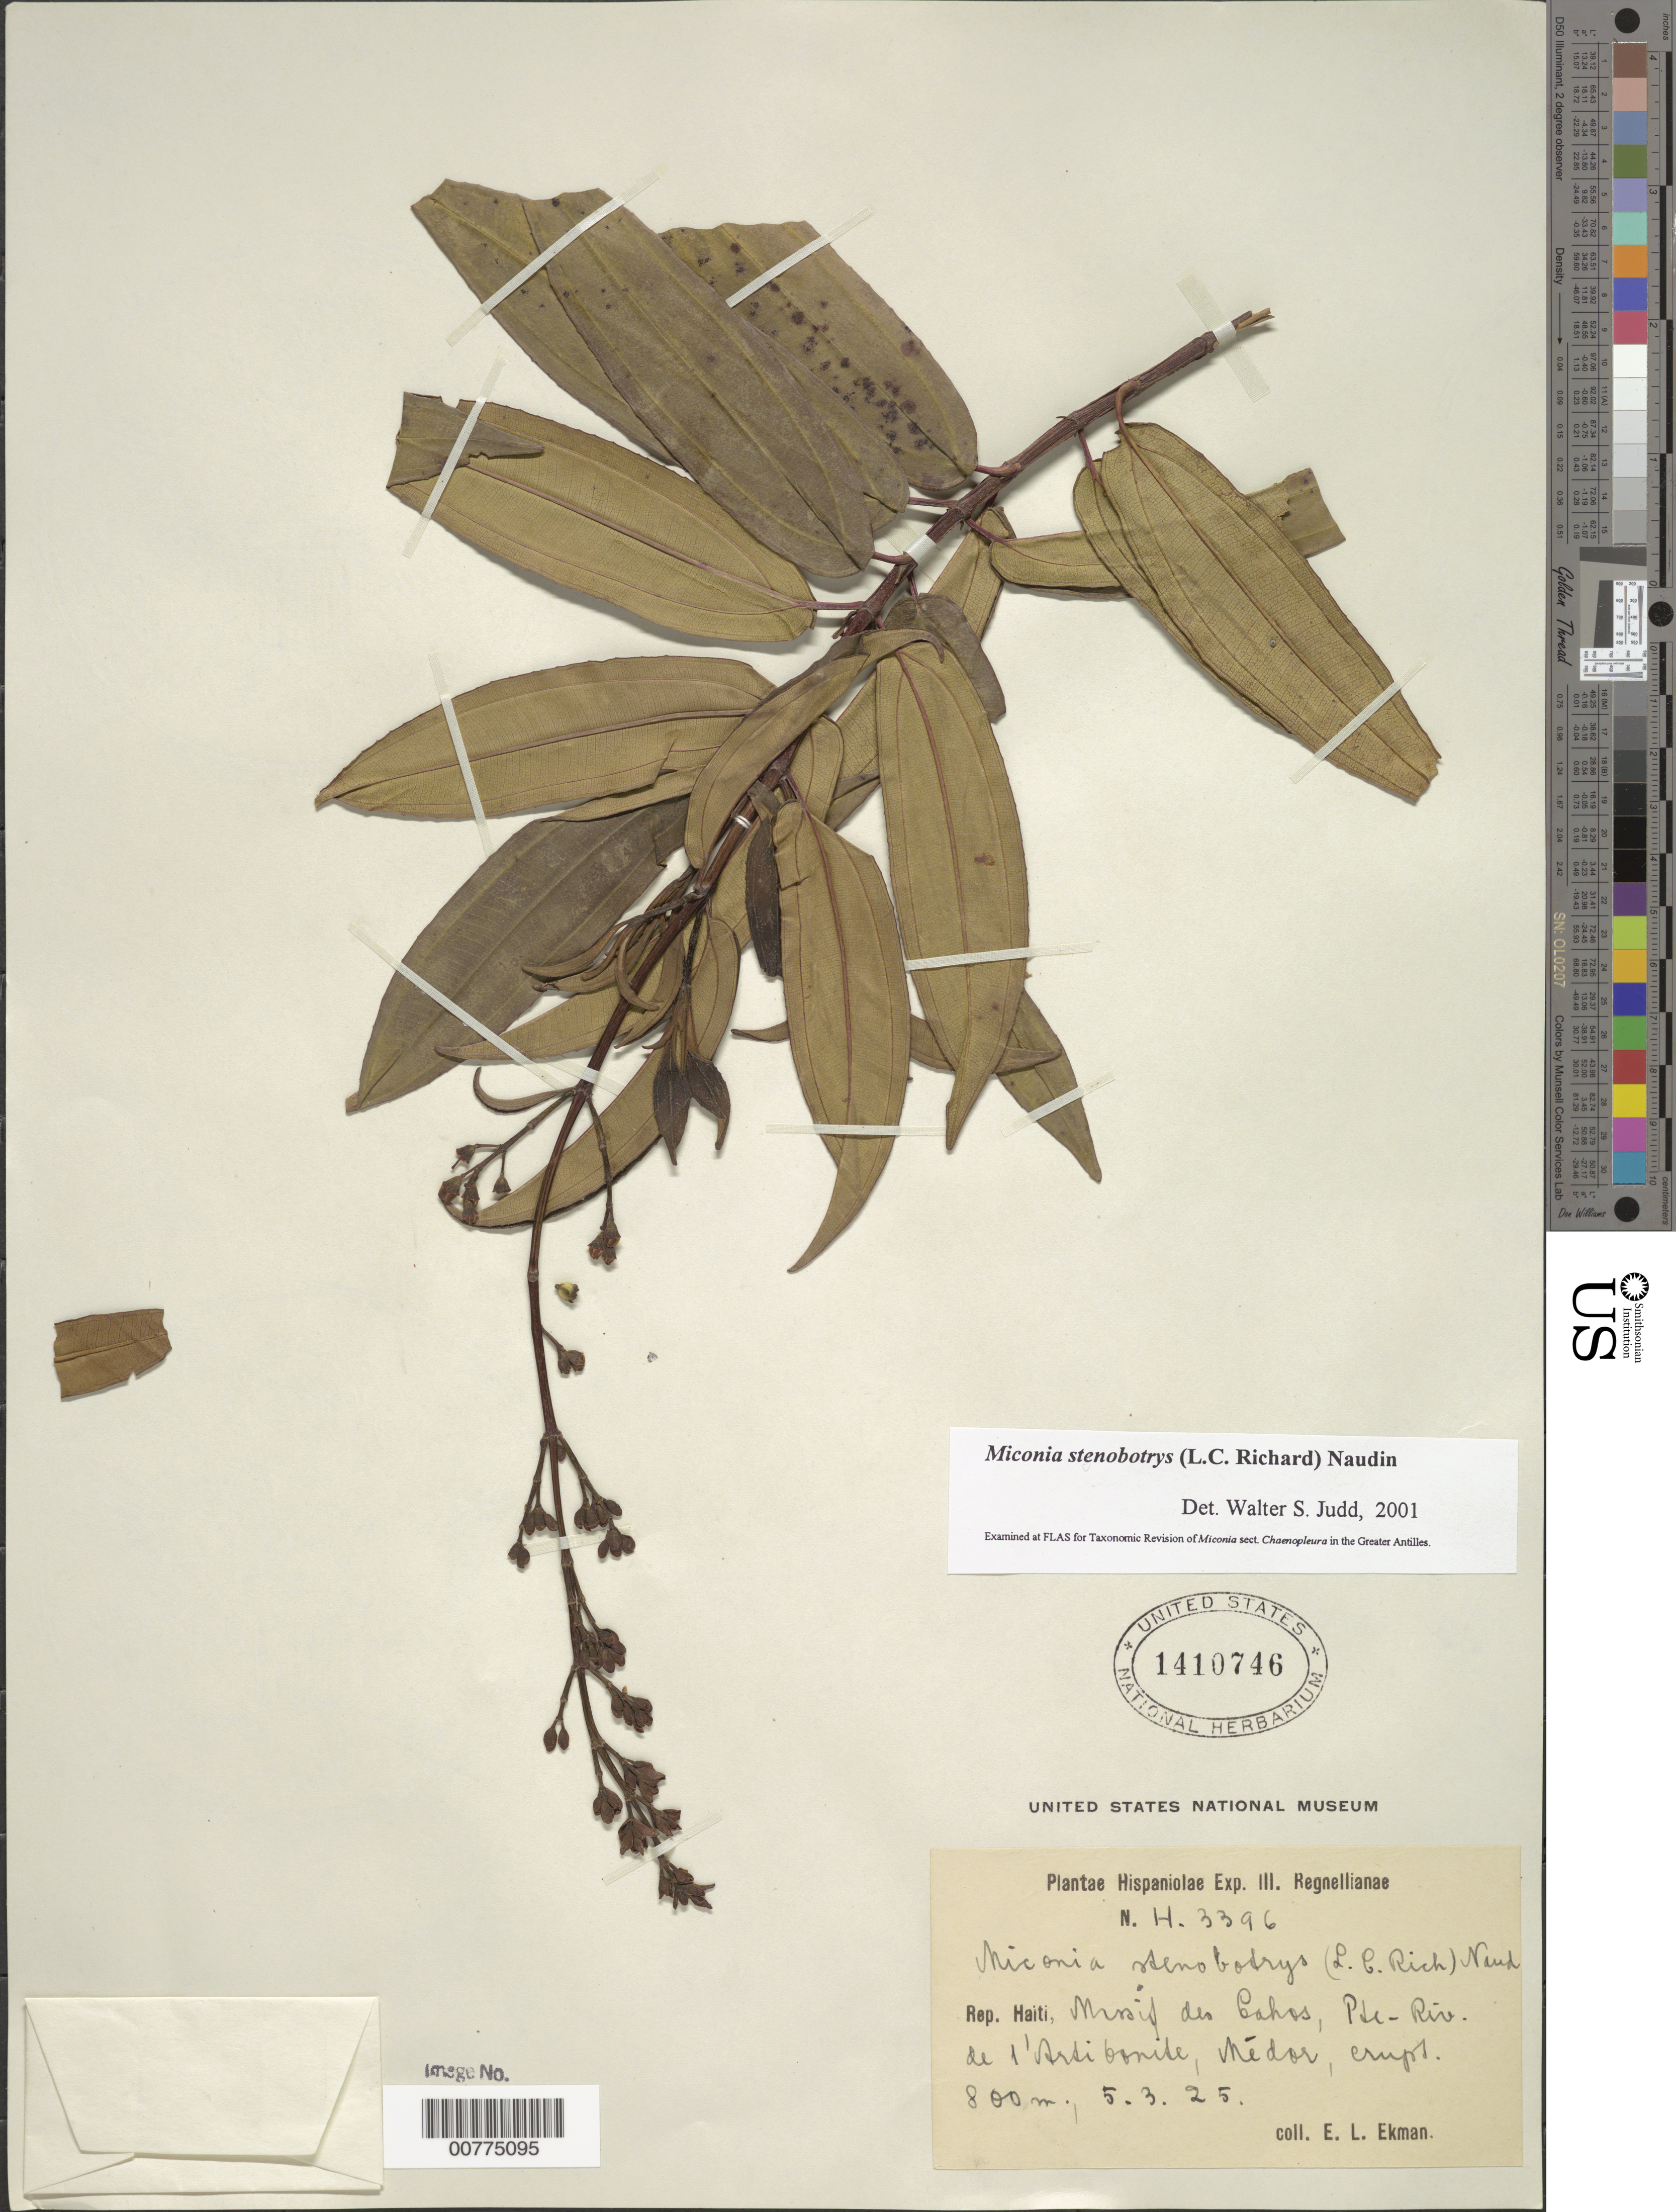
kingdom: Plantae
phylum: Tracheophyta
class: Magnoliopsida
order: Myrtales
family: Melastomataceae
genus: Miconia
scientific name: Miconia stenobotrys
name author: (Rich.) Naudin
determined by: Judd, Walter S.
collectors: E. L. Ekman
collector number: H 3396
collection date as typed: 05 Mar 1925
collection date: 1925-03-05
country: Haiti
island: Hispaniola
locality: Massif des Cahos, Pte-Riv. de l'Artibonite, Médor.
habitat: "crupt".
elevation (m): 800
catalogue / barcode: US 1410746